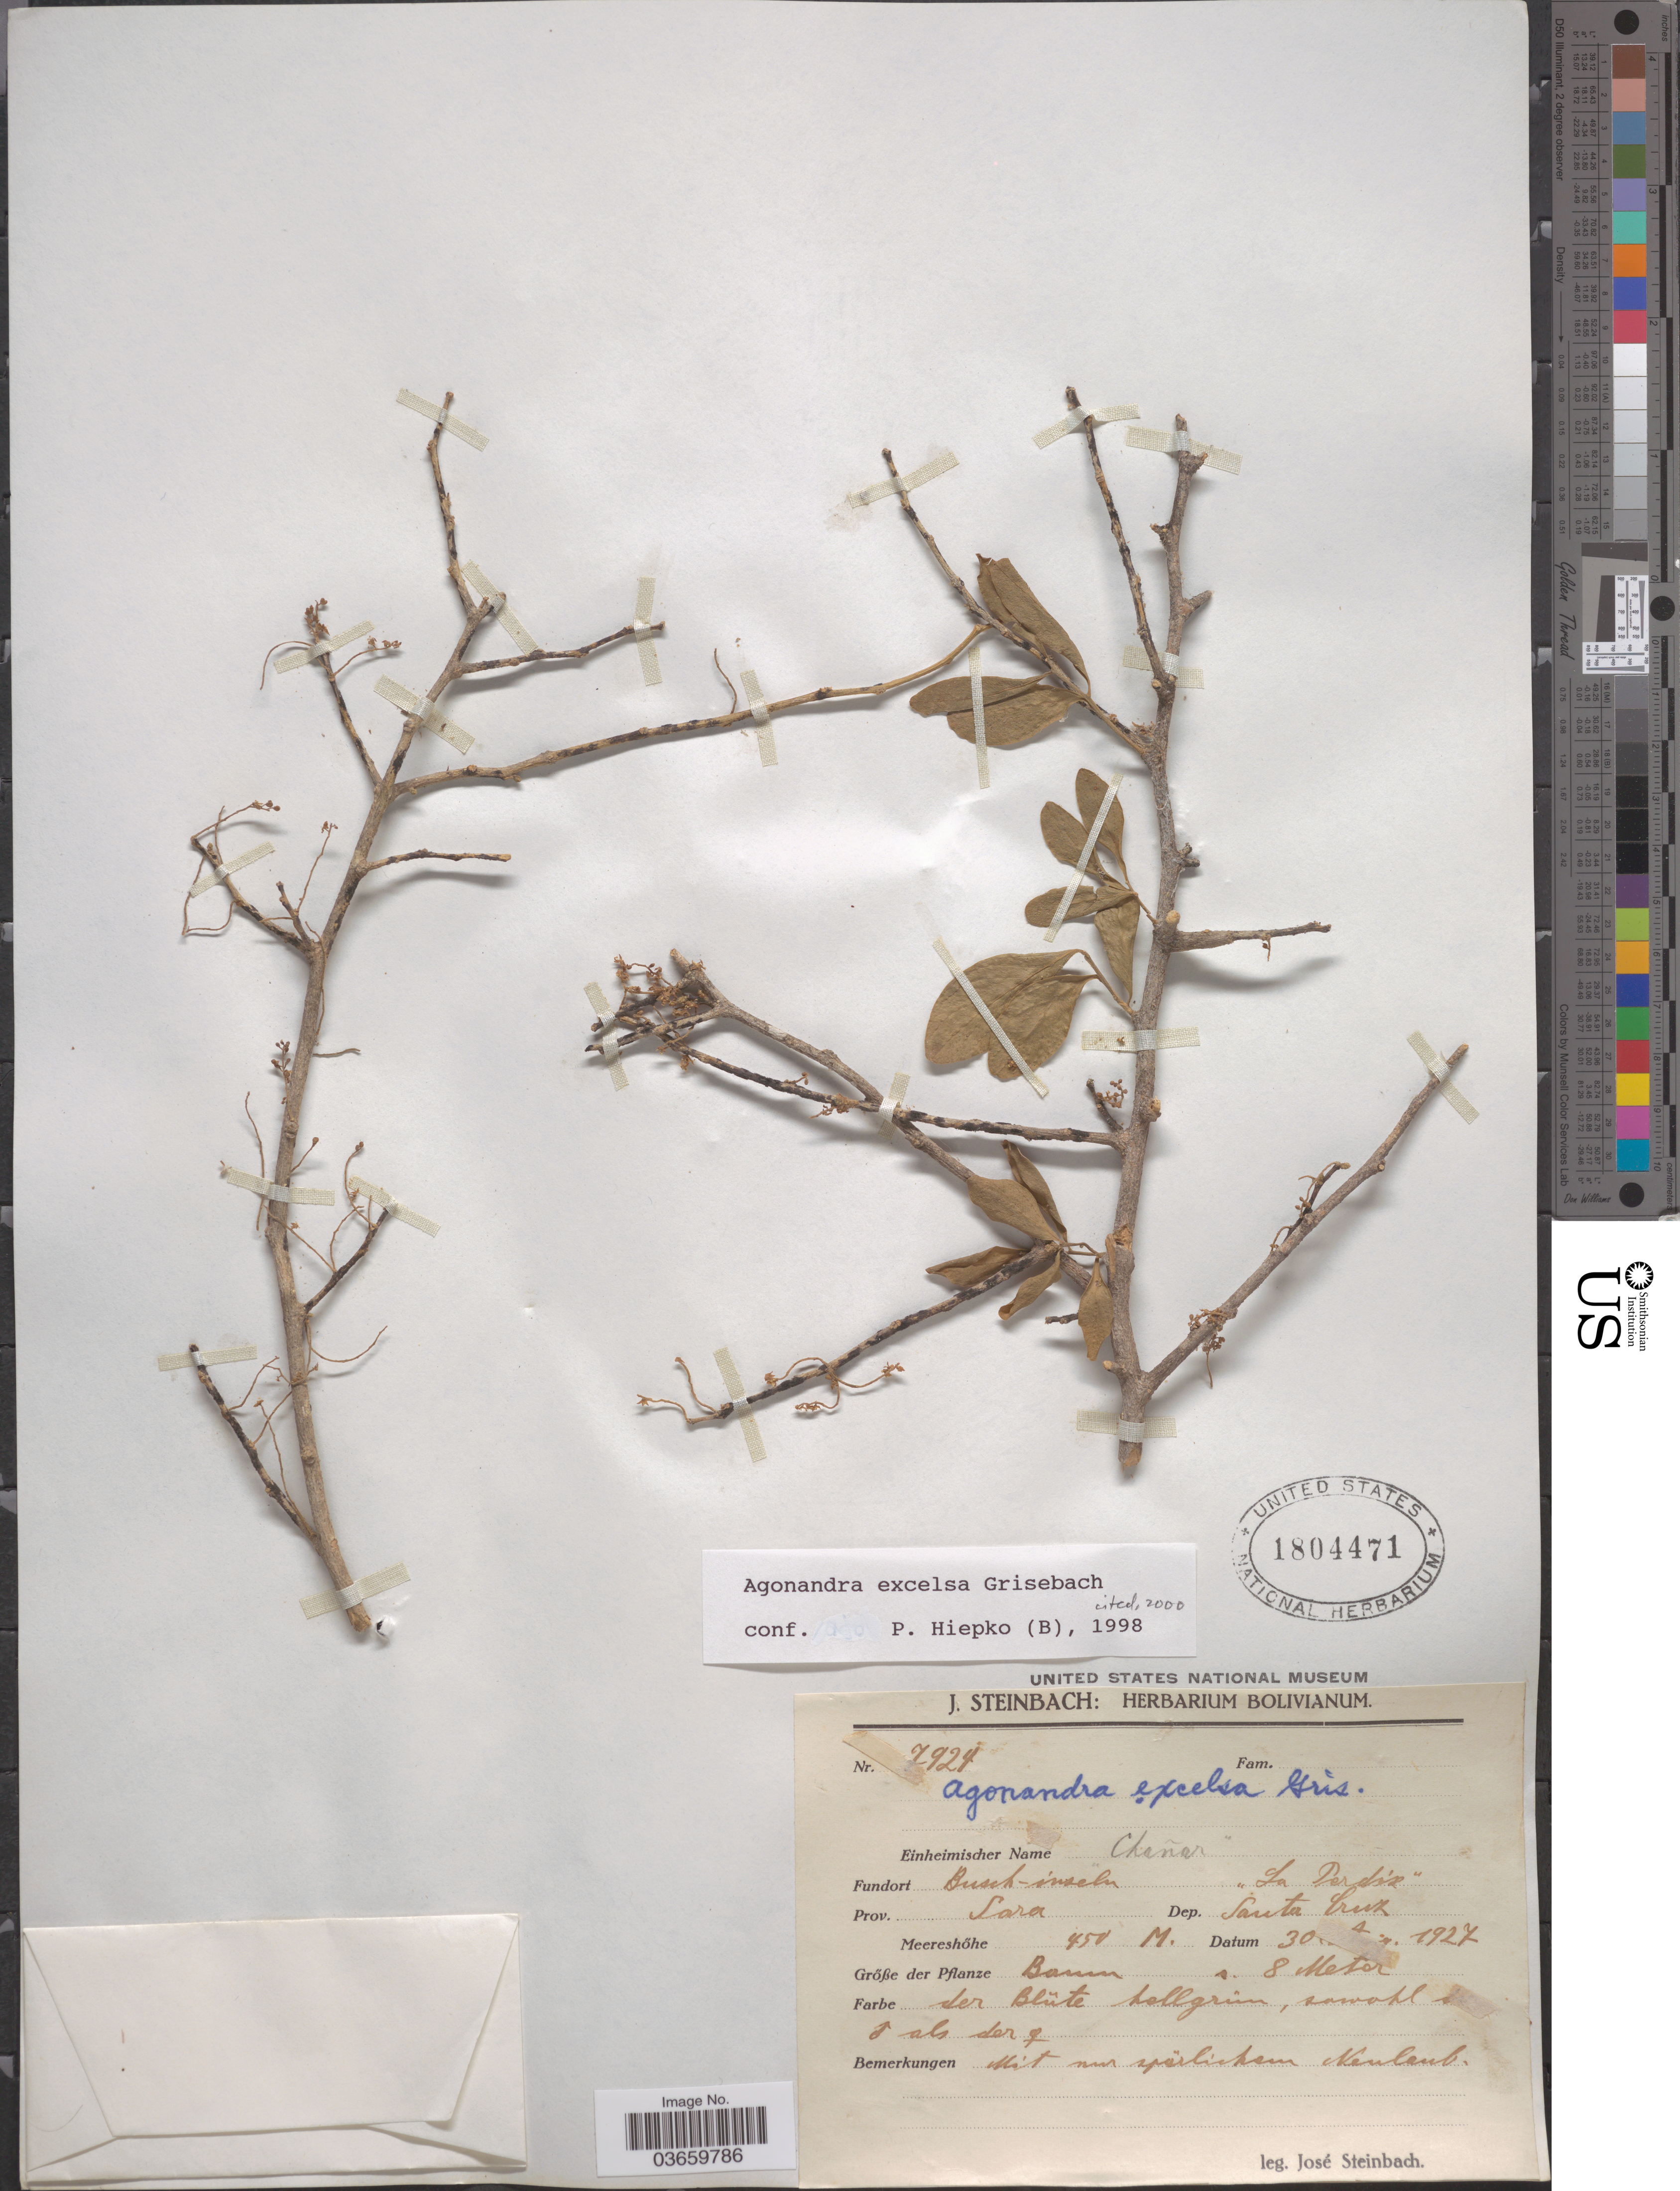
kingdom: Plantae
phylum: Tracheophyta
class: Magnoliopsida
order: Santalales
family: Opiliaceae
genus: Agonandra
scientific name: Agonandra excelsa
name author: Griseb.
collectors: J. Steinbach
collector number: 7924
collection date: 1927-08-30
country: Bolivia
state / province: Santa Cruz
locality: Busch-inseln. "La Perdiz". Prov. Sara. Dep. Santa Cruz.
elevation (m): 450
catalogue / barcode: US 1804471